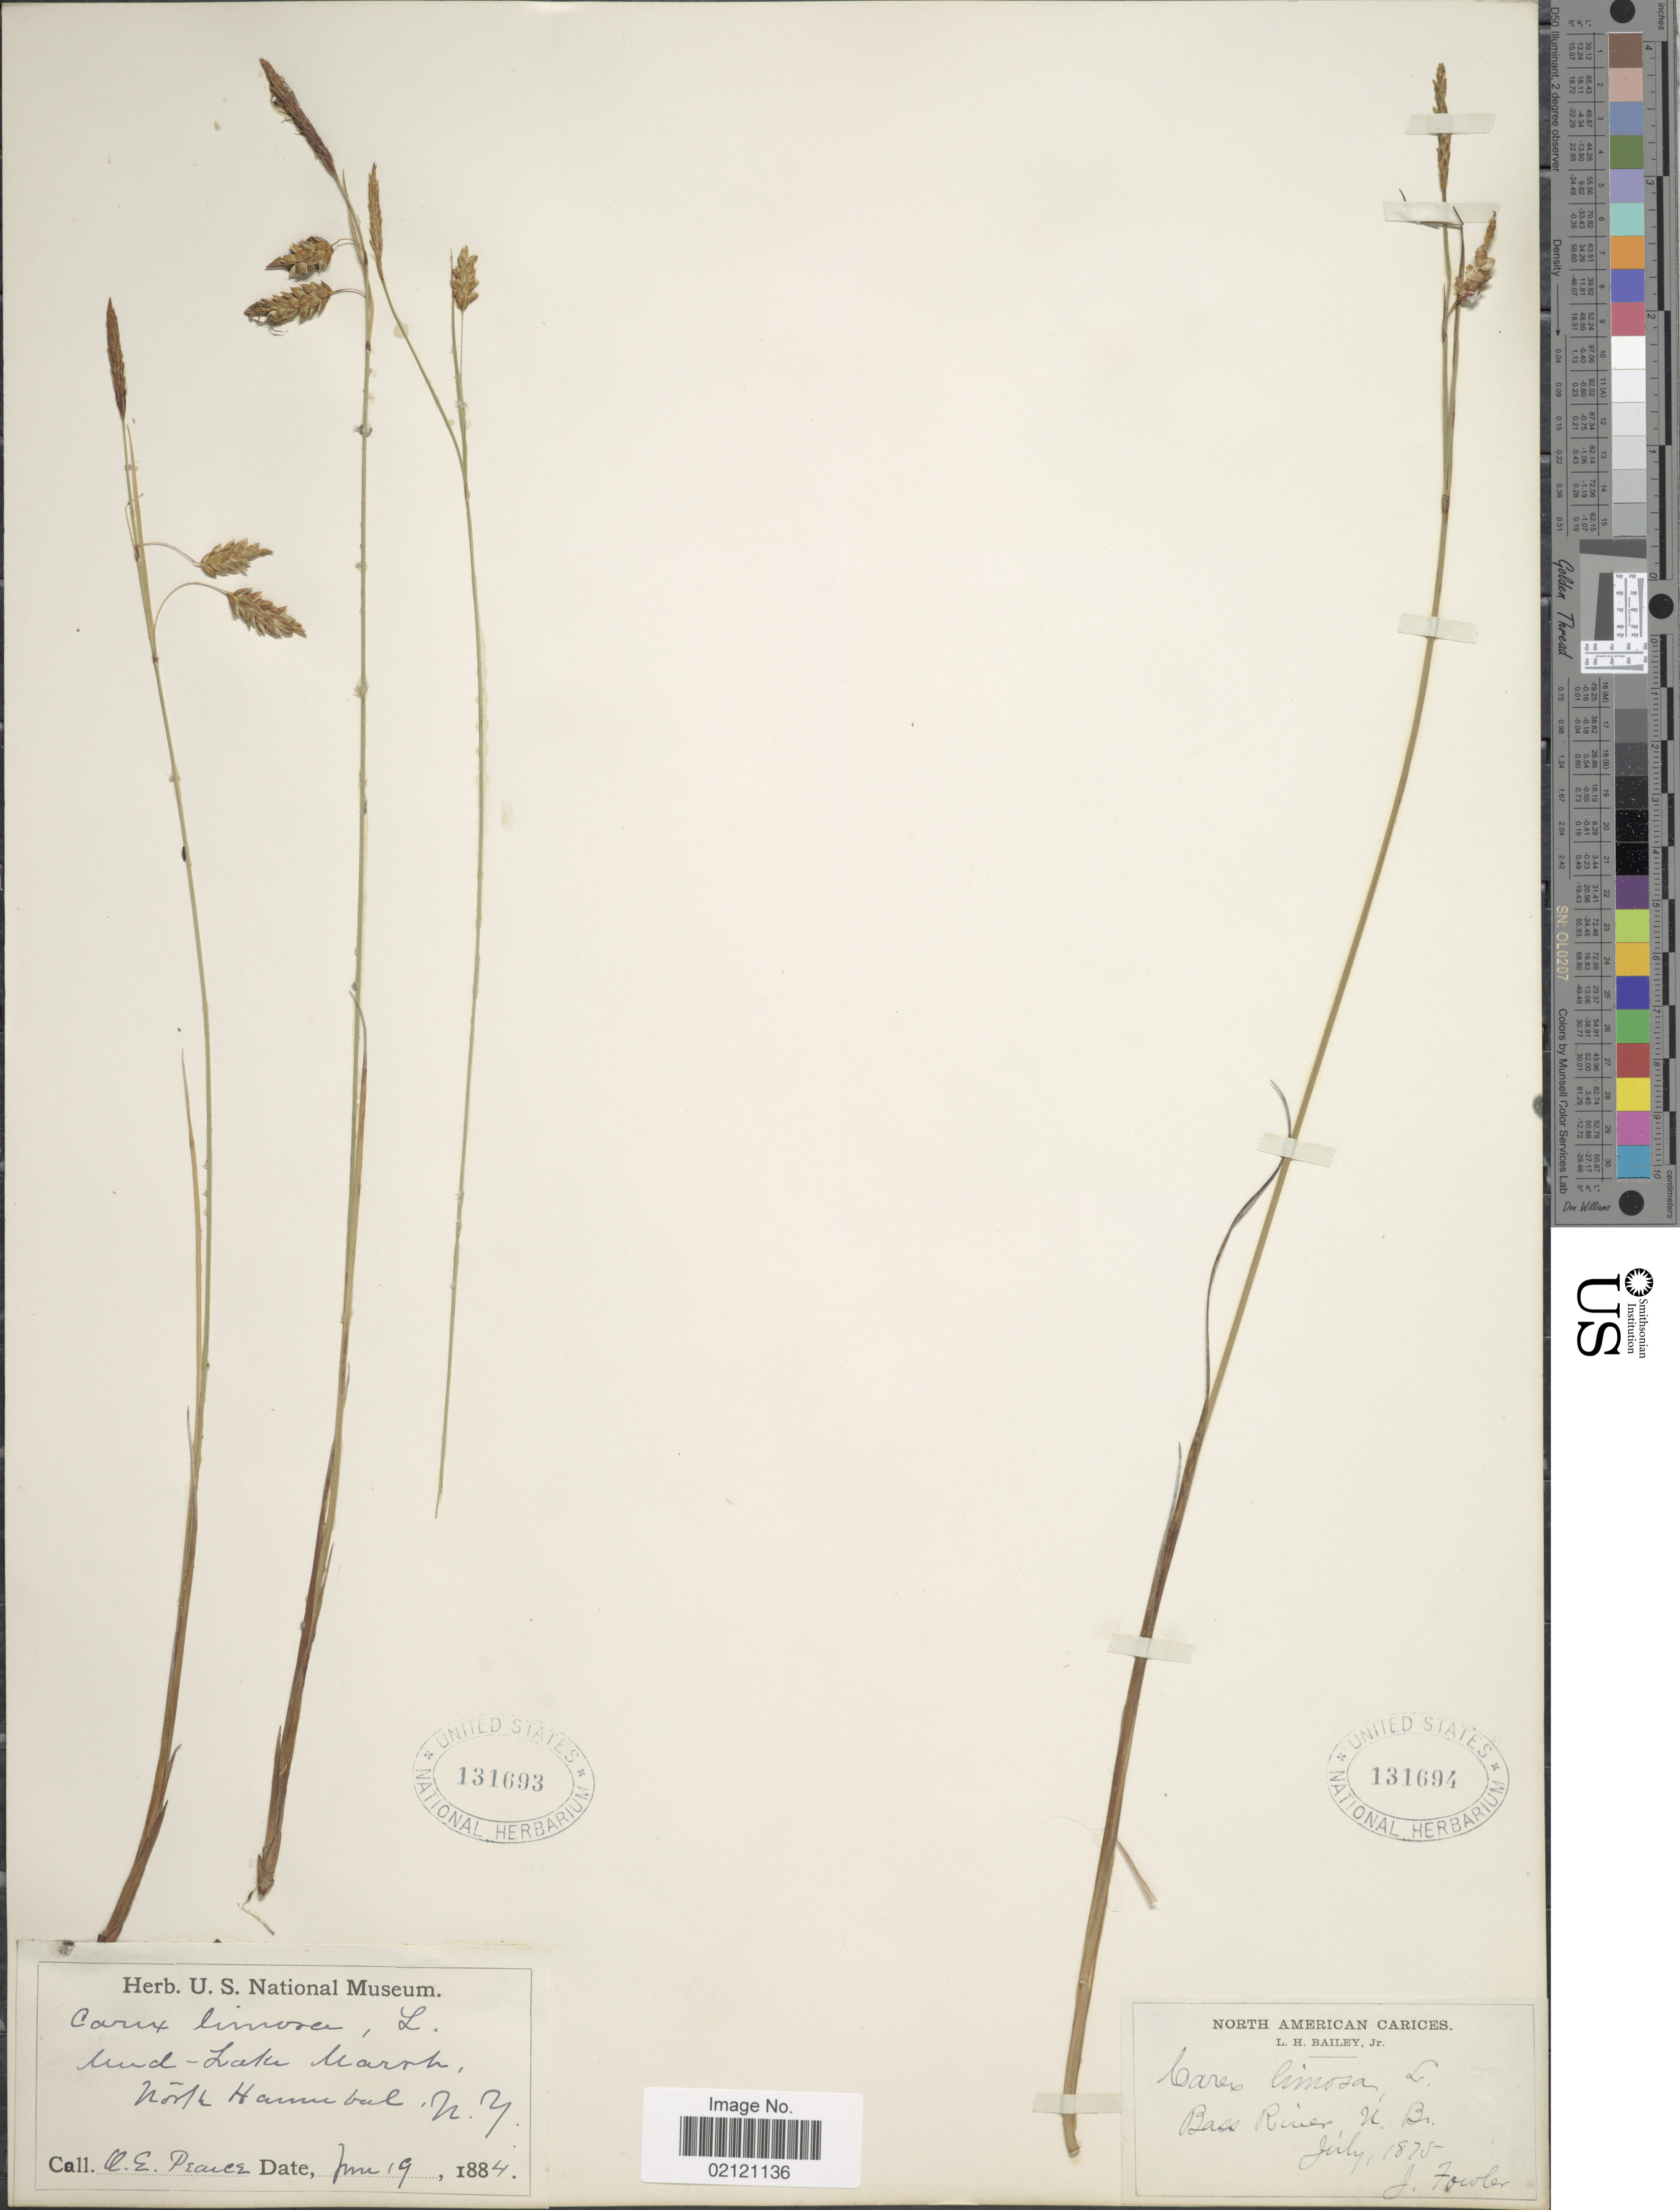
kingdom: Plantae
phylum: Tracheophyta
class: Liliopsida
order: Poales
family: Cyperaceae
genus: Carex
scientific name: Carex limosa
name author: L.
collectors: J. P. Fowler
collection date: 1875-07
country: Canada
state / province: New Brunswick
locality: Bass River, NB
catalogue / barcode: US 131694-2